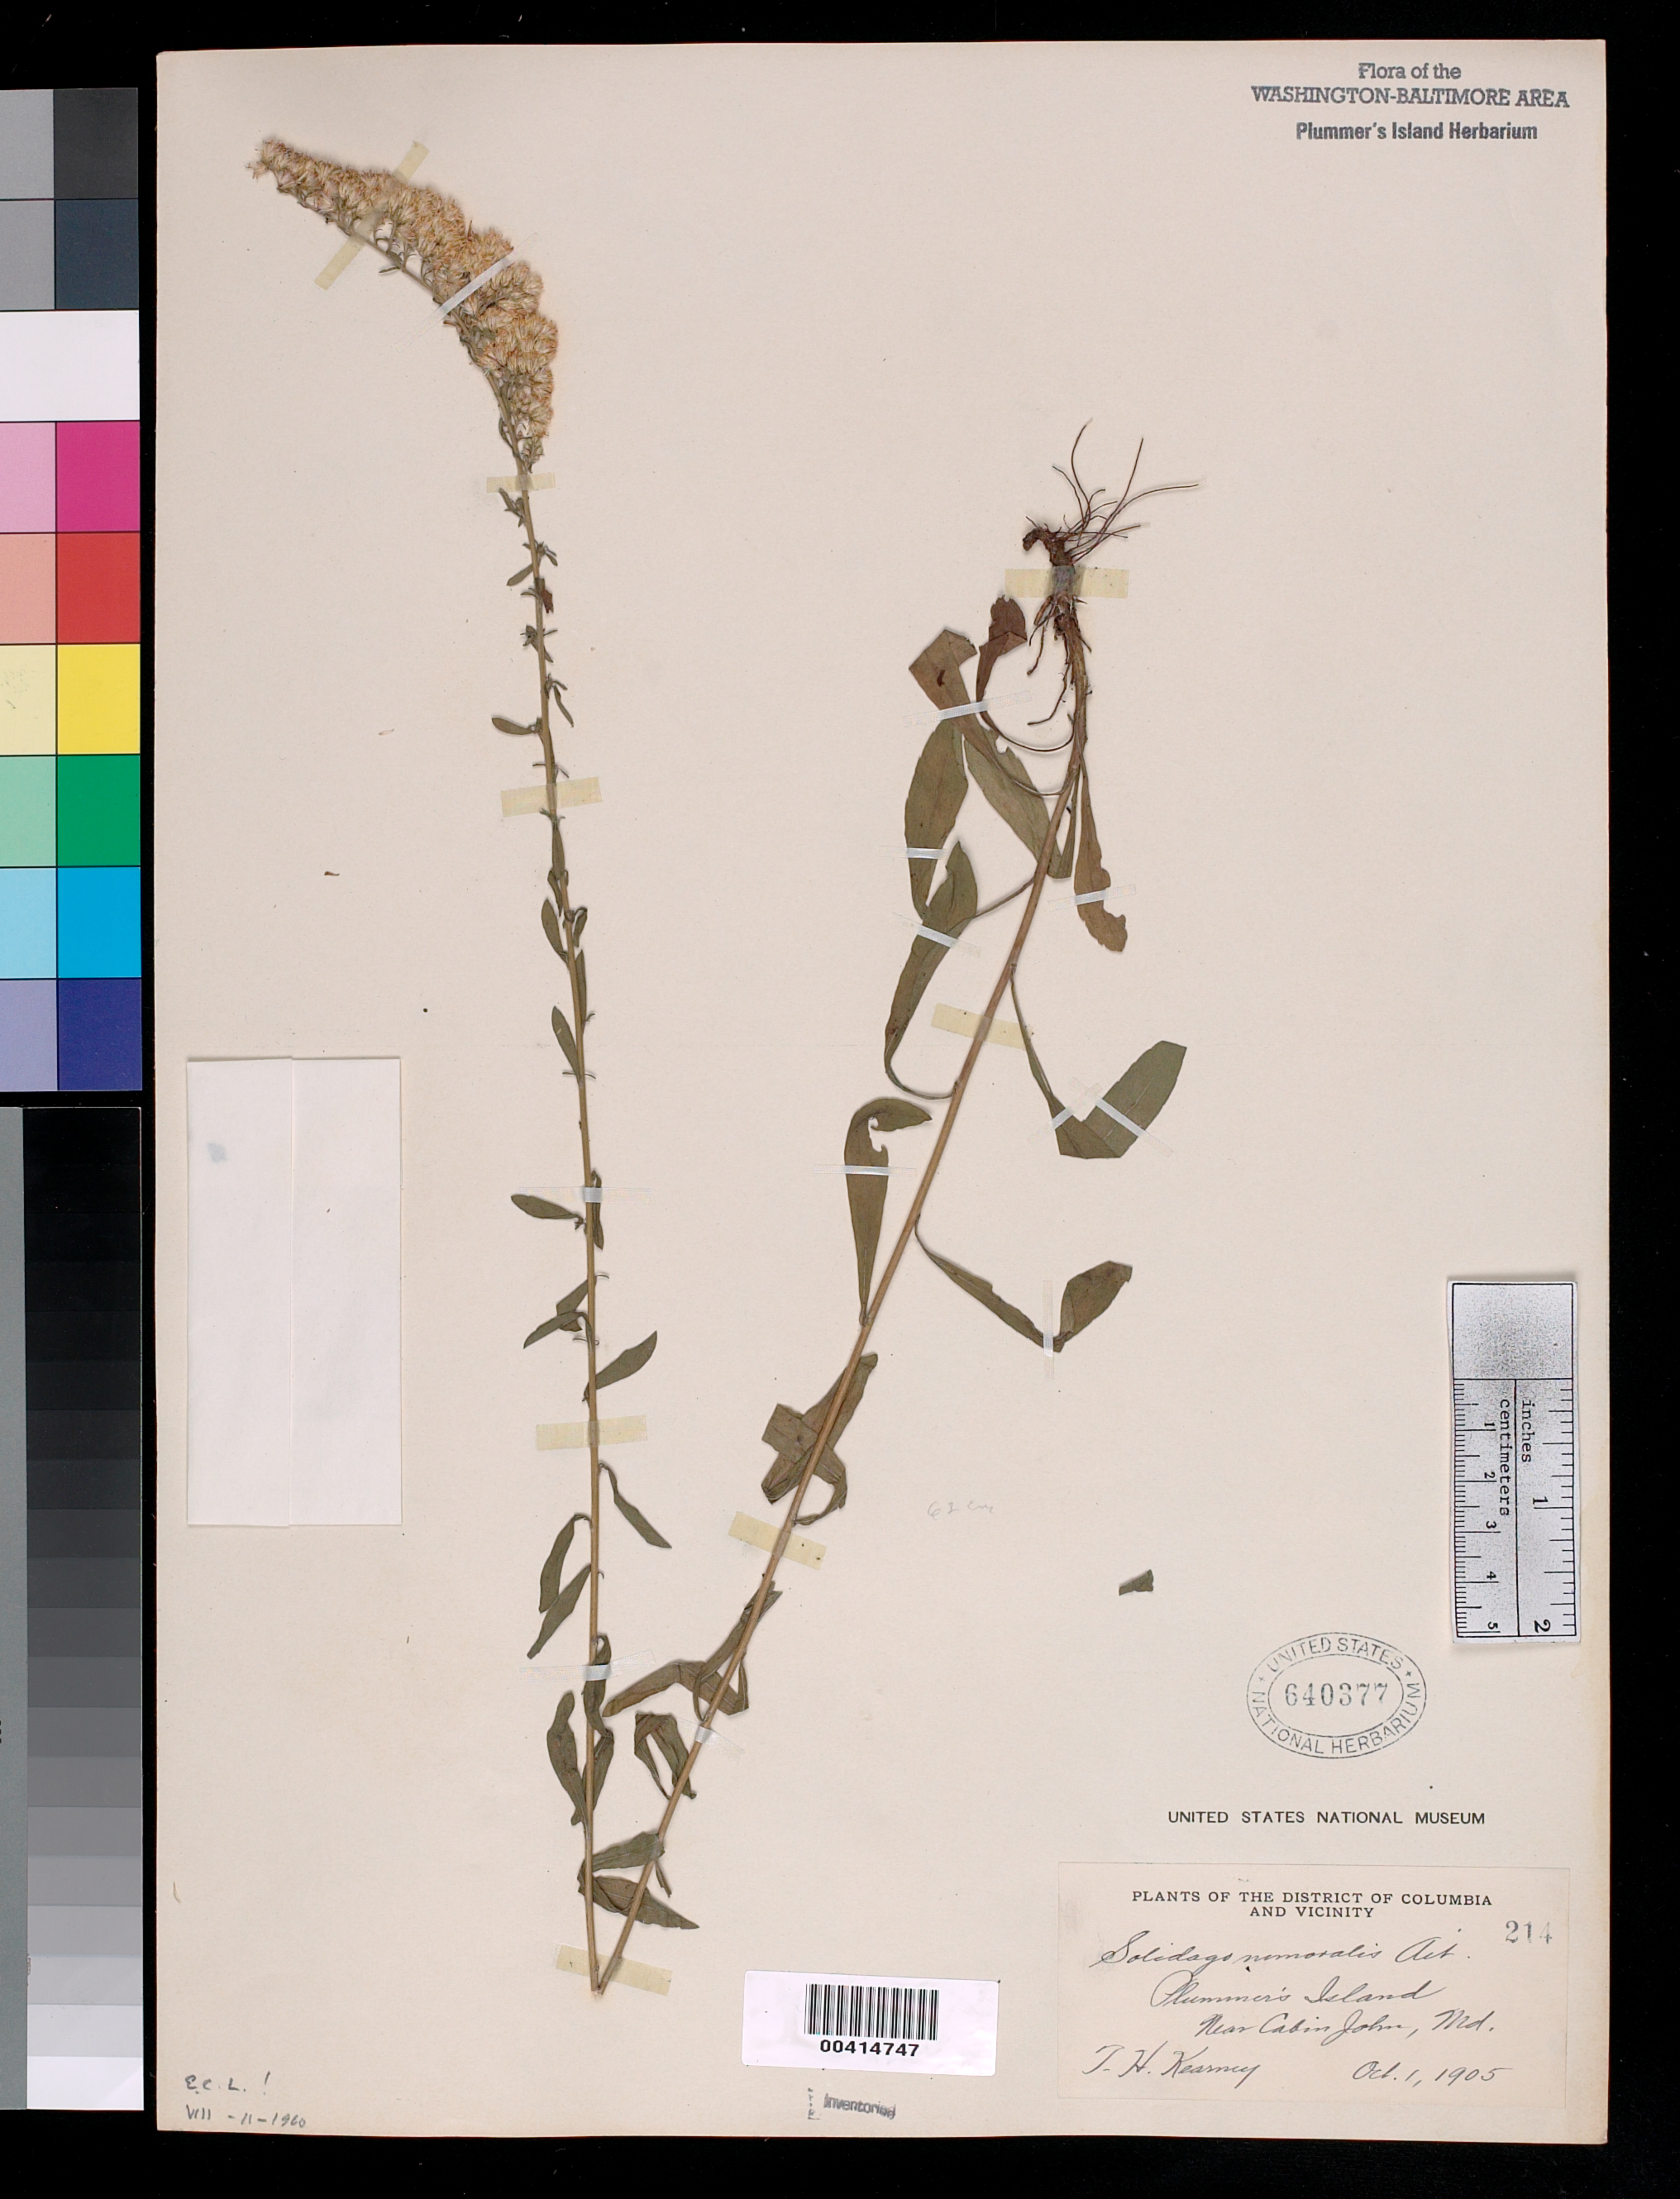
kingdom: Plantae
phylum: Tracheophyta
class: Magnoliopsida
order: Asterales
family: Asteraceae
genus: Solidago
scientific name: Solidago nemoralis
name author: Aiton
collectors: T. H. Kearney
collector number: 214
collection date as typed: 01 Oct 1905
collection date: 1905-10-01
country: United States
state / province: Maryland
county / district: Montgomery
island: Plummers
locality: Plummer's Island C. & O. Canal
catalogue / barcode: US 640377